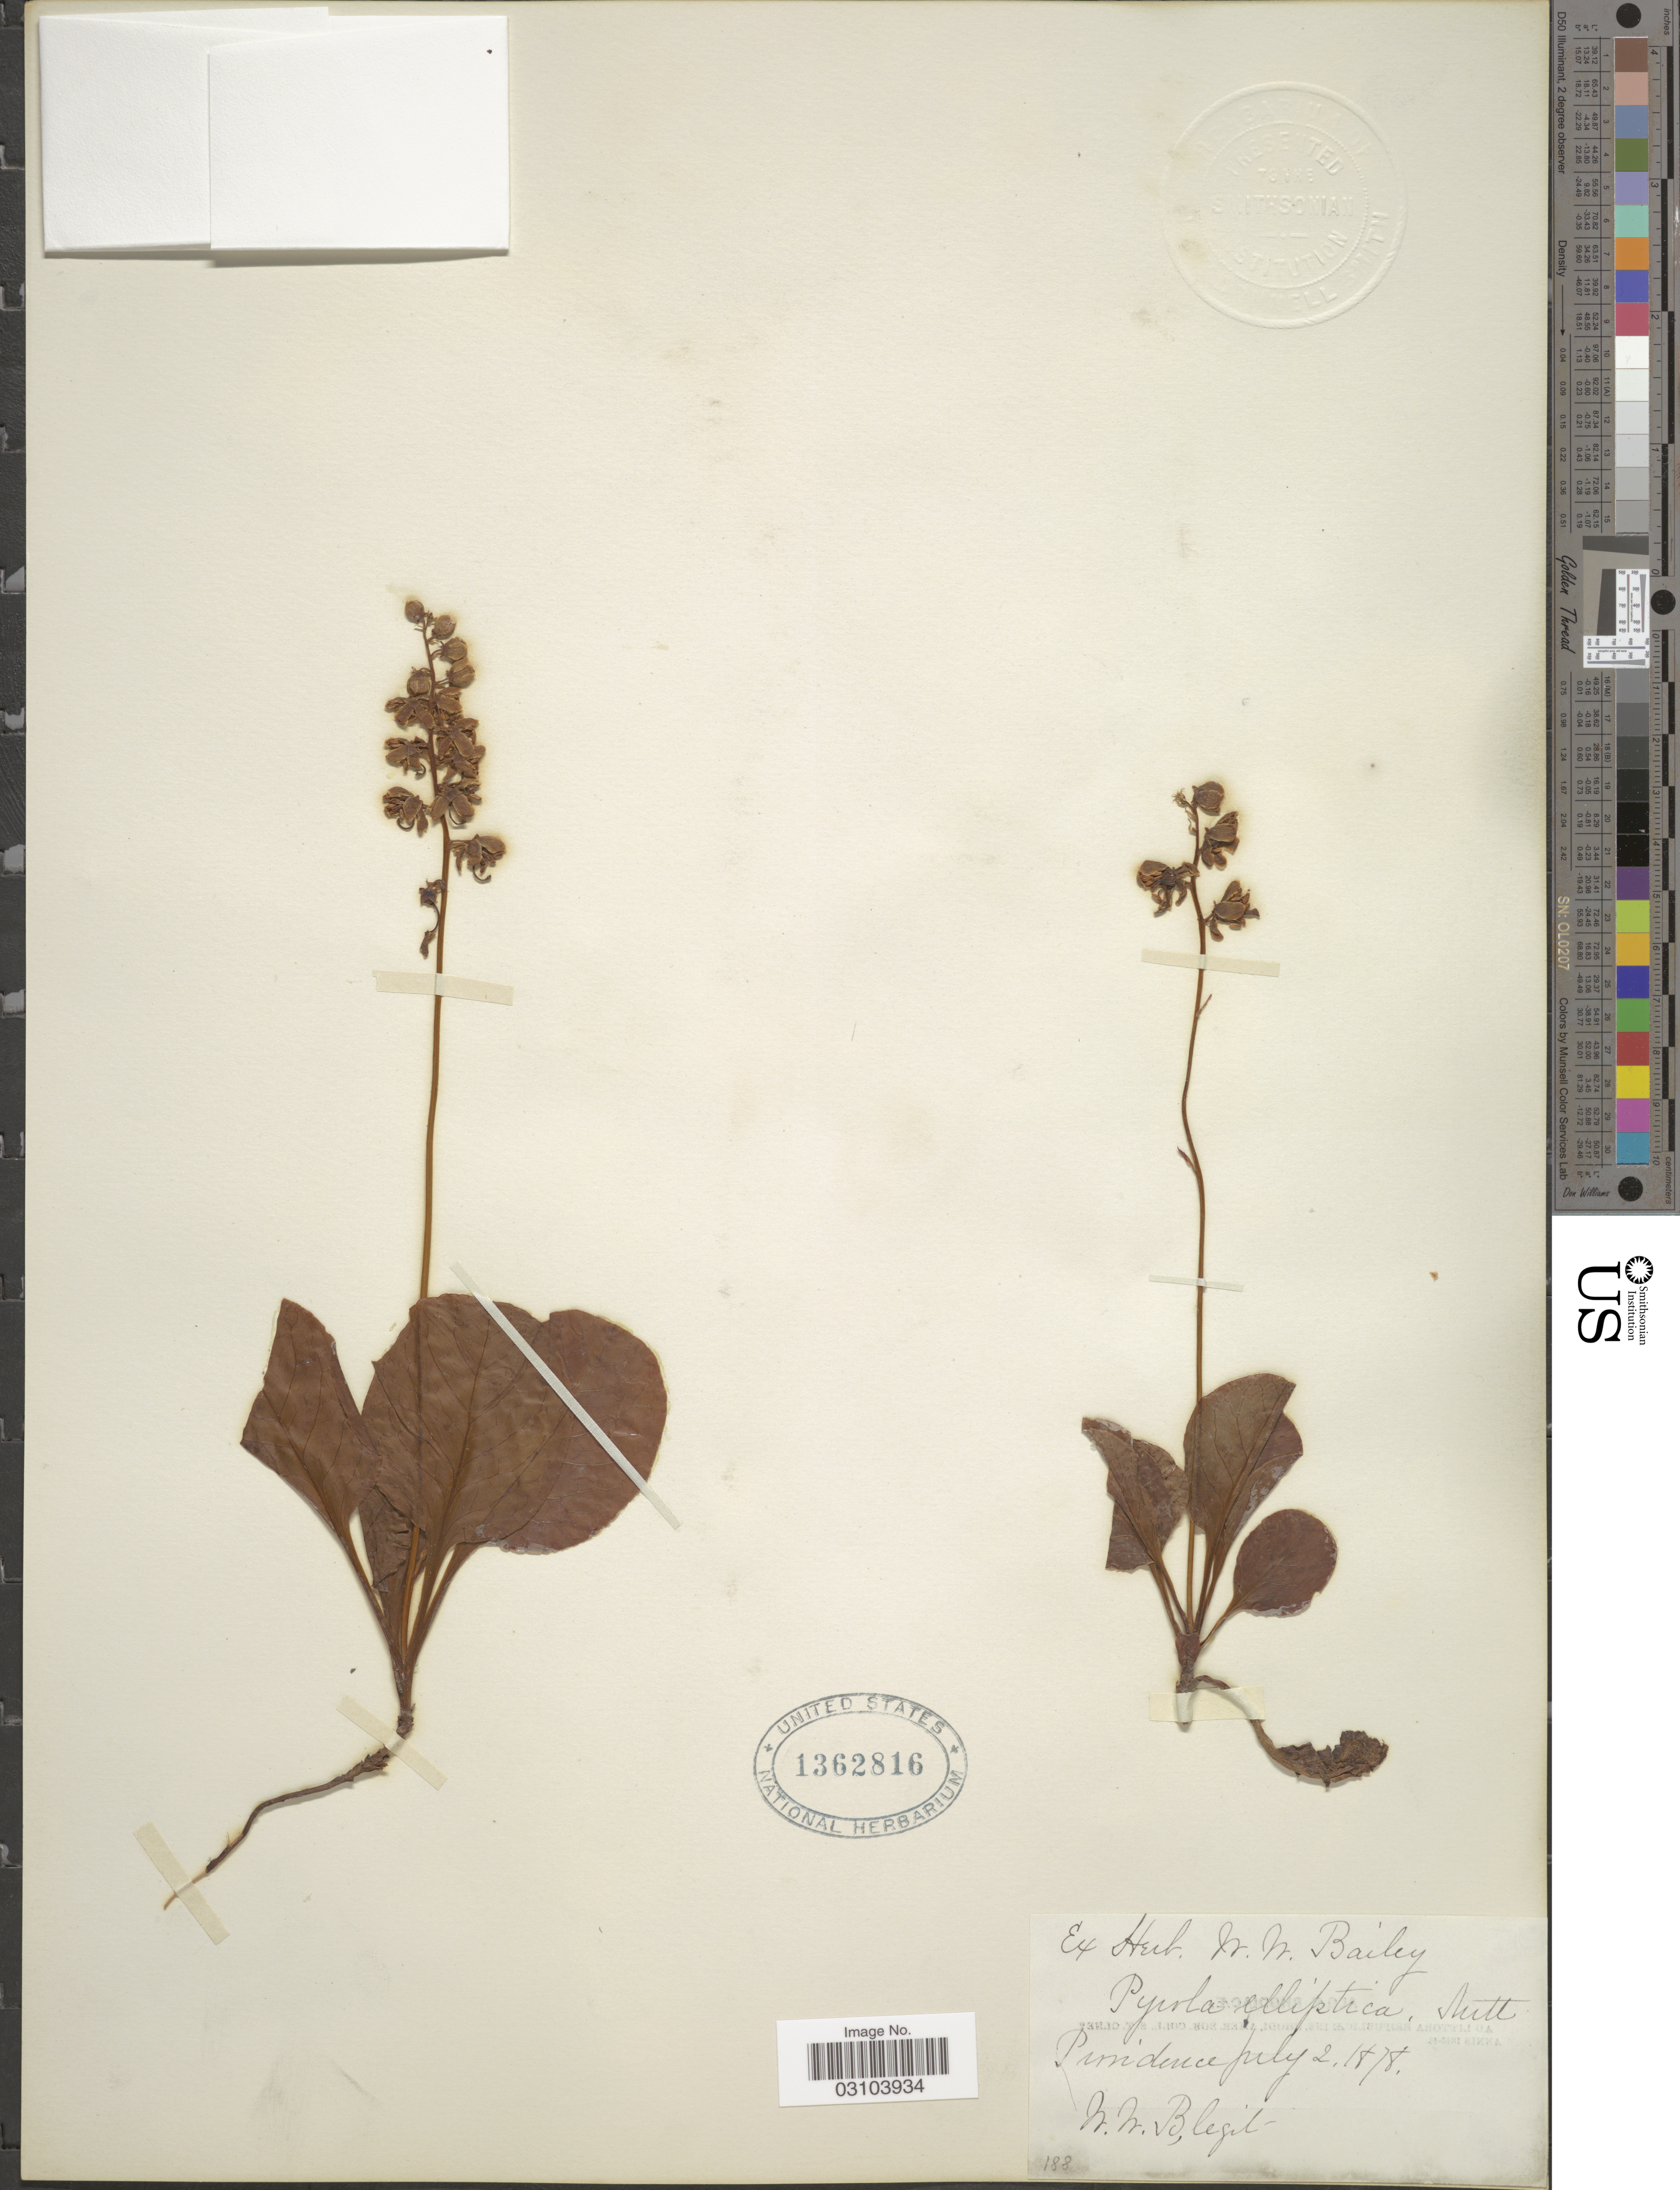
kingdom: Plantae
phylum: Tracheophyta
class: Magnoliopsida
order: Ericales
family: Ericaceae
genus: Pyrola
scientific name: Pyrola elliptica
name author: Nutt.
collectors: W. W. Bailey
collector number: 188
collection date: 1878-07-02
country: United States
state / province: Rhode Island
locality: Providence.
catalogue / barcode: US 1362816